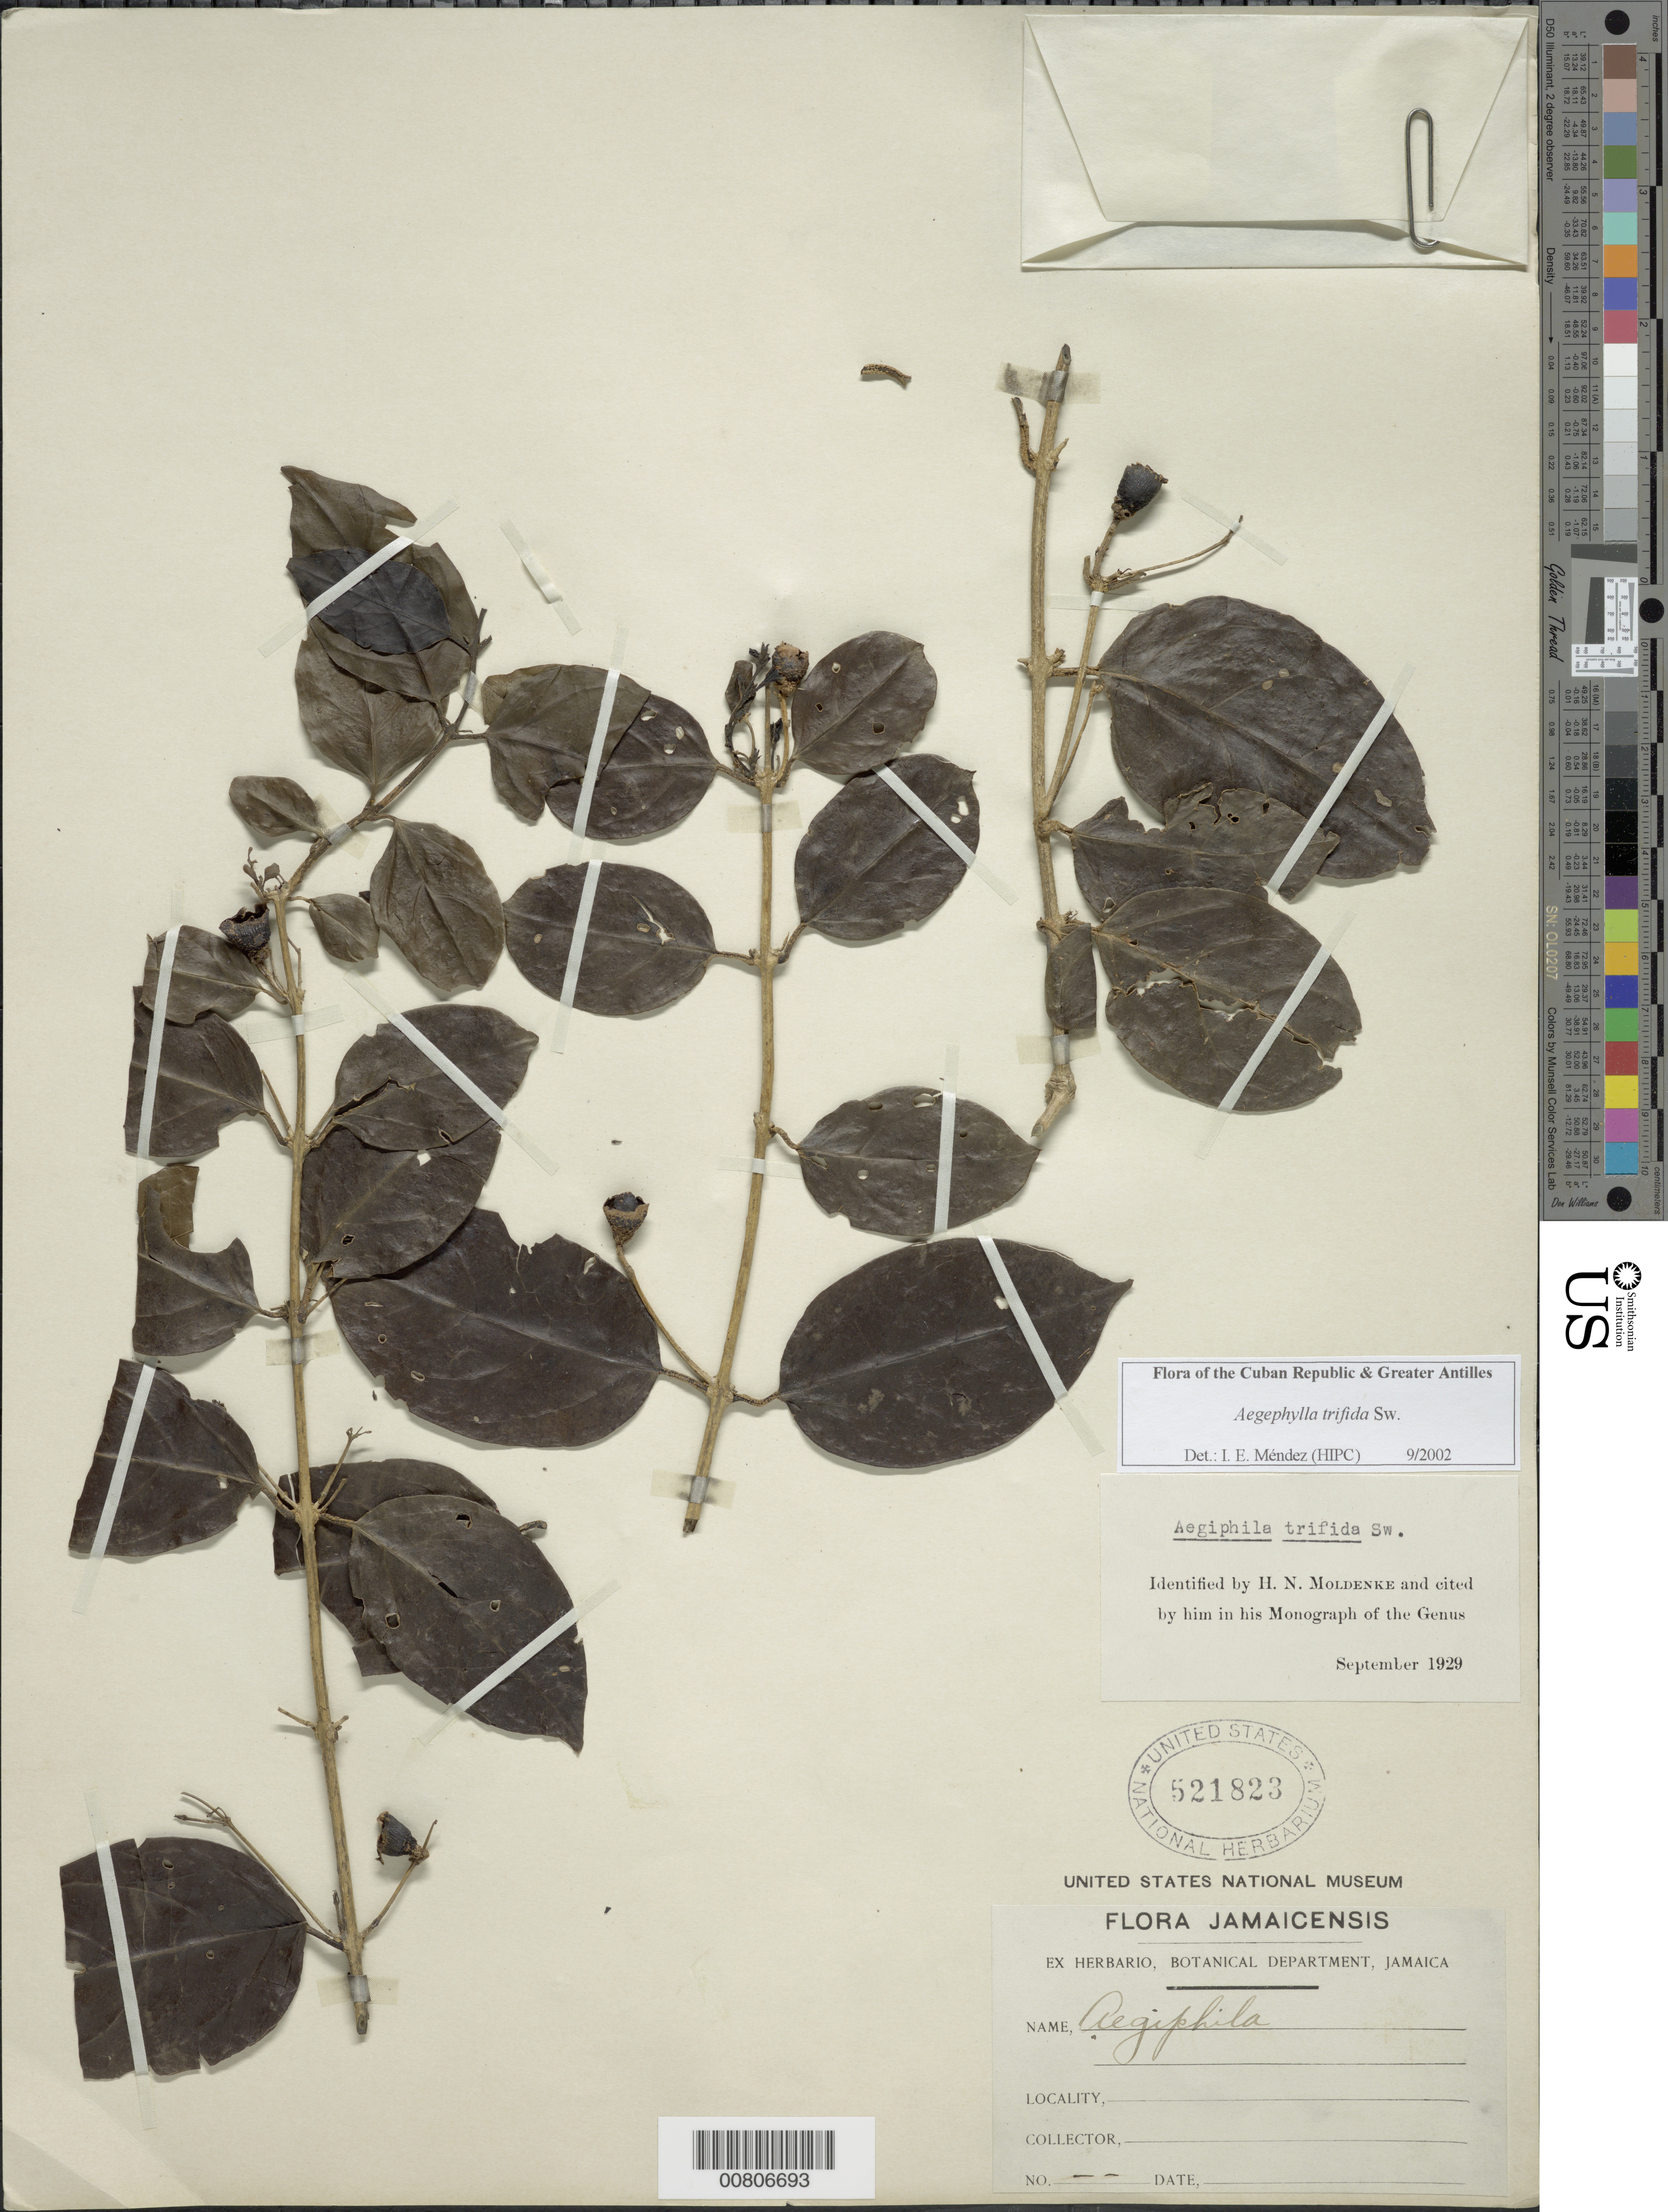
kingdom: Plantae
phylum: Tracheophyta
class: Magnoliopsida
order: Lamiales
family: Lamiaceae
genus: Aegiphila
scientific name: Aegiphila trifida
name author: Sw.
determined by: Méndez, Isidro E., (HIPC)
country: Jamaica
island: Jamaica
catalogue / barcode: US 521823